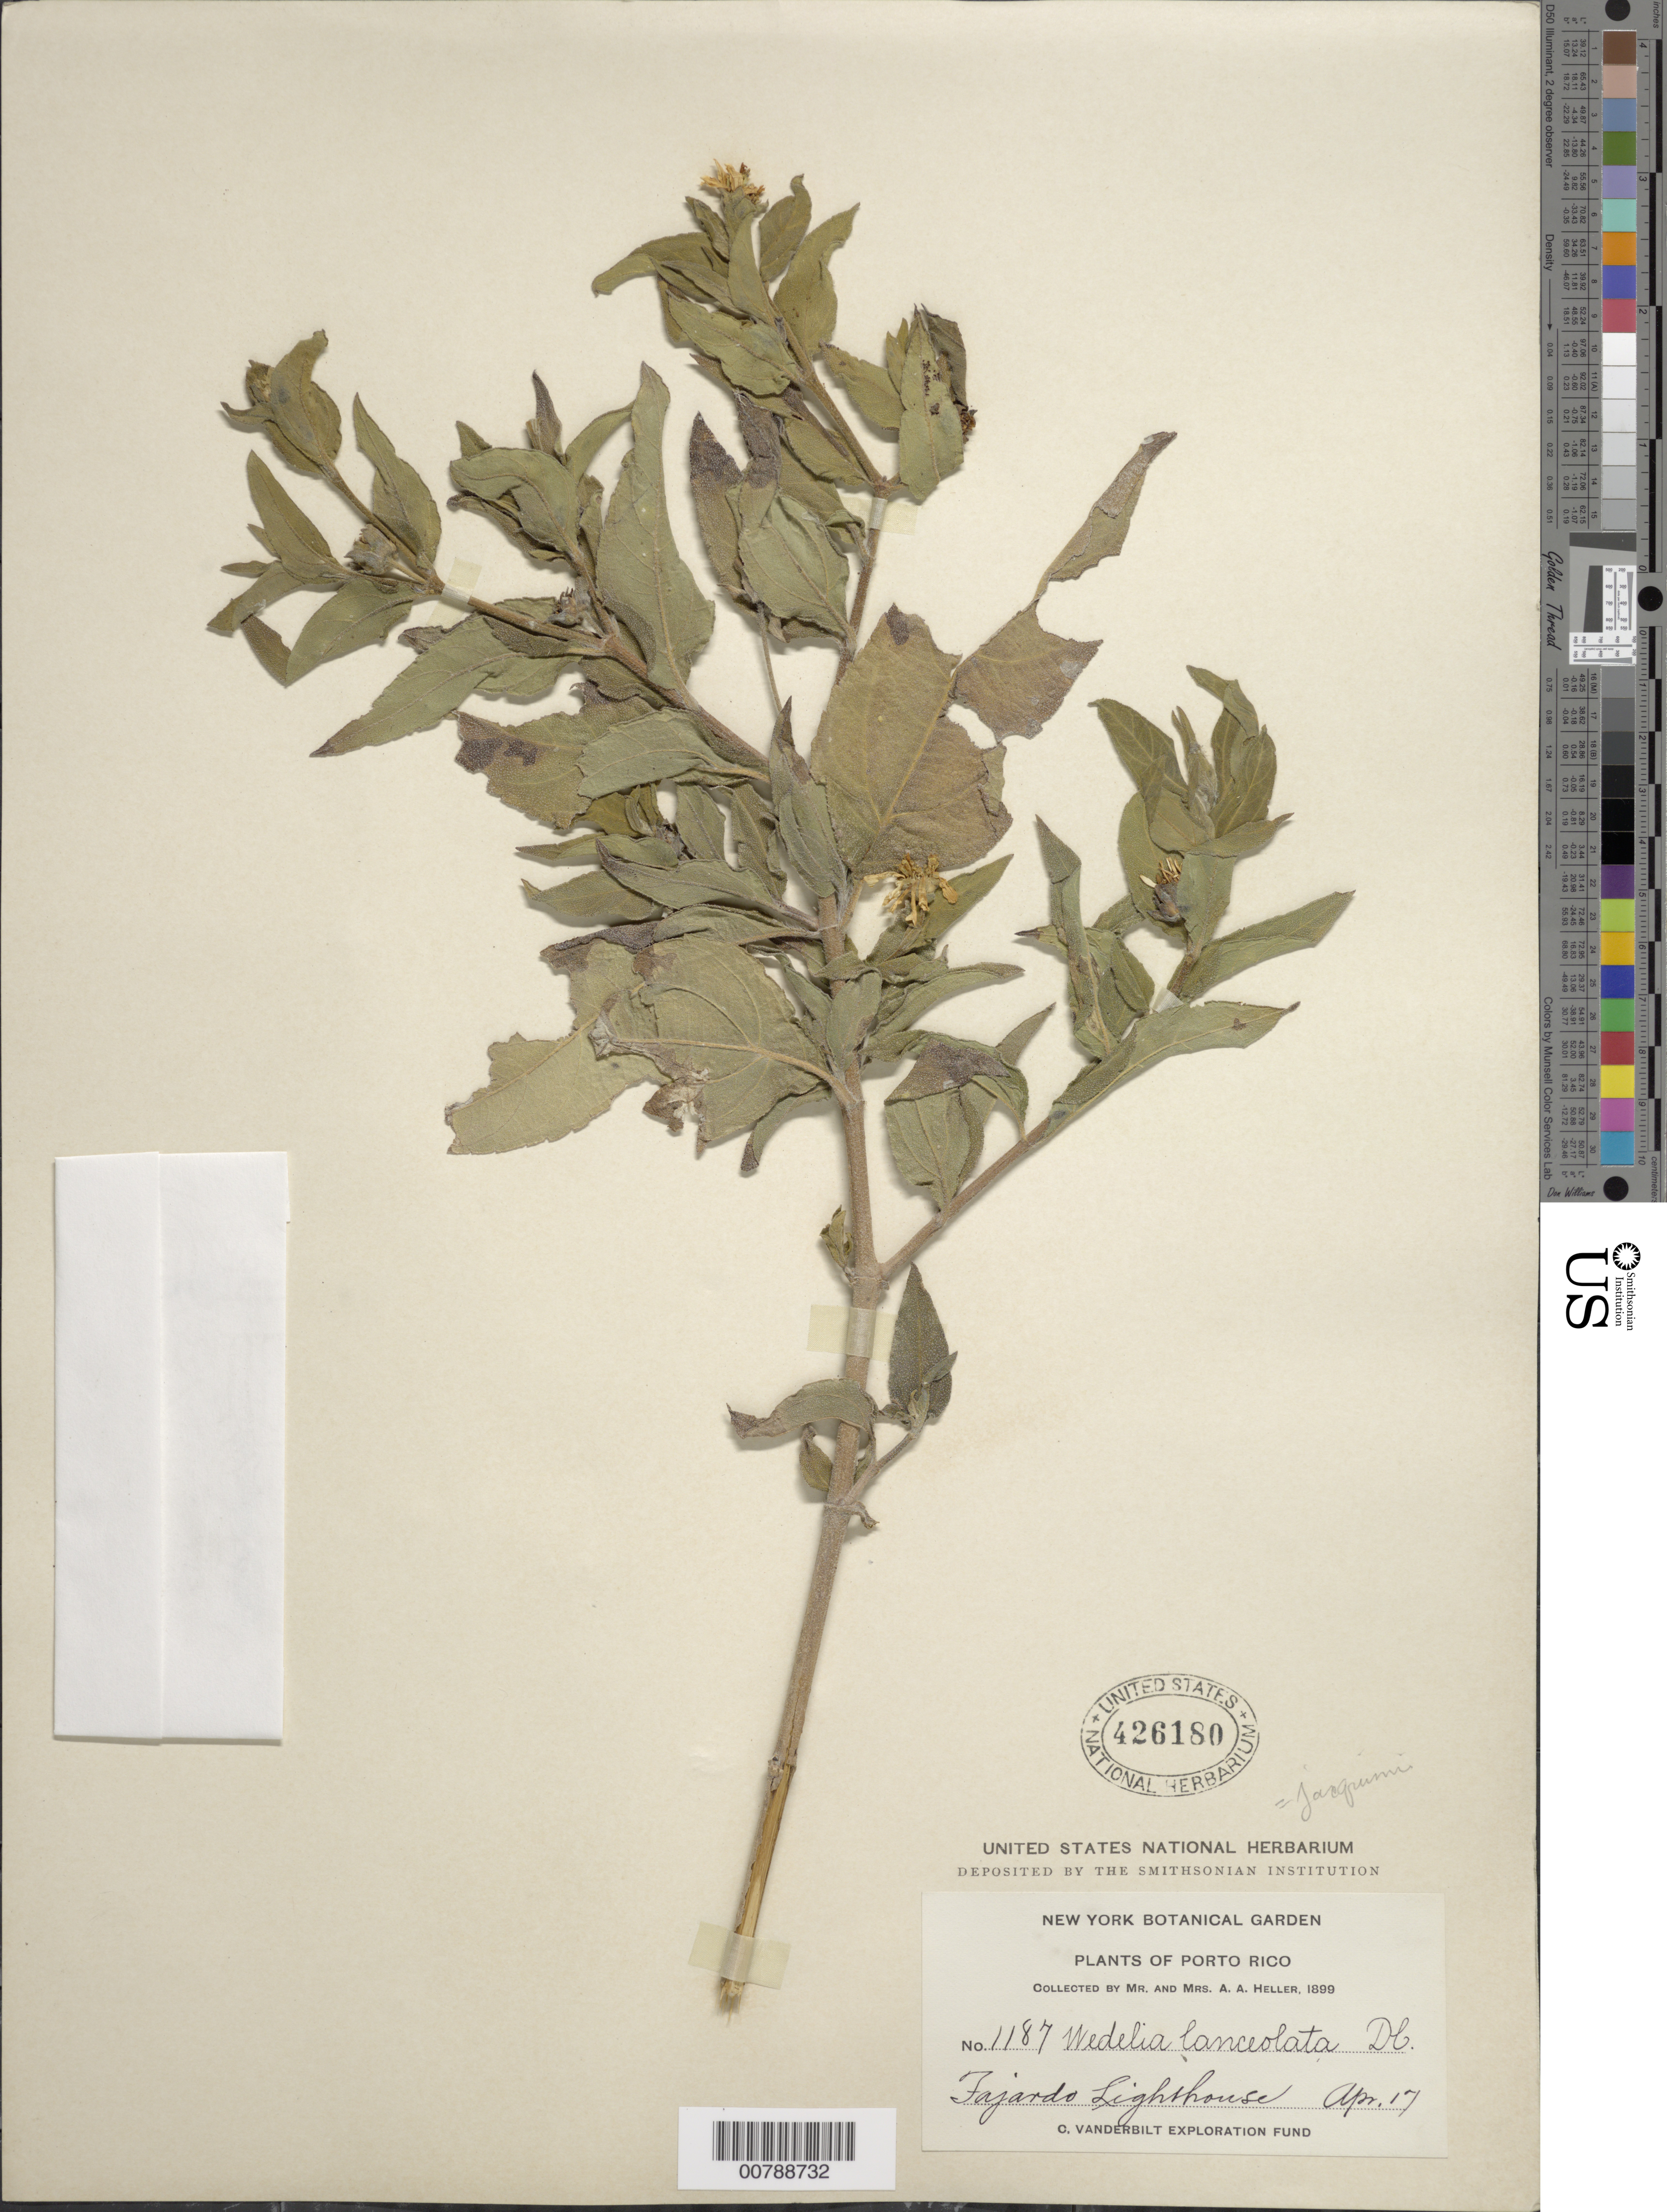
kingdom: Plantae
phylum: Tracheophyta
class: Magnoliopsida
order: Asterales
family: Asteraceae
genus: Wedelia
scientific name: Wedelia calycina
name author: Rich.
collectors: A. A. Heller & E. G. Heller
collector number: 1187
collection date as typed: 17 Apr 1899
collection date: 1899-04-17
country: Puerto Rico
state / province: Fajardo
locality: Fajardo Lighthouse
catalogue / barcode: US 426180